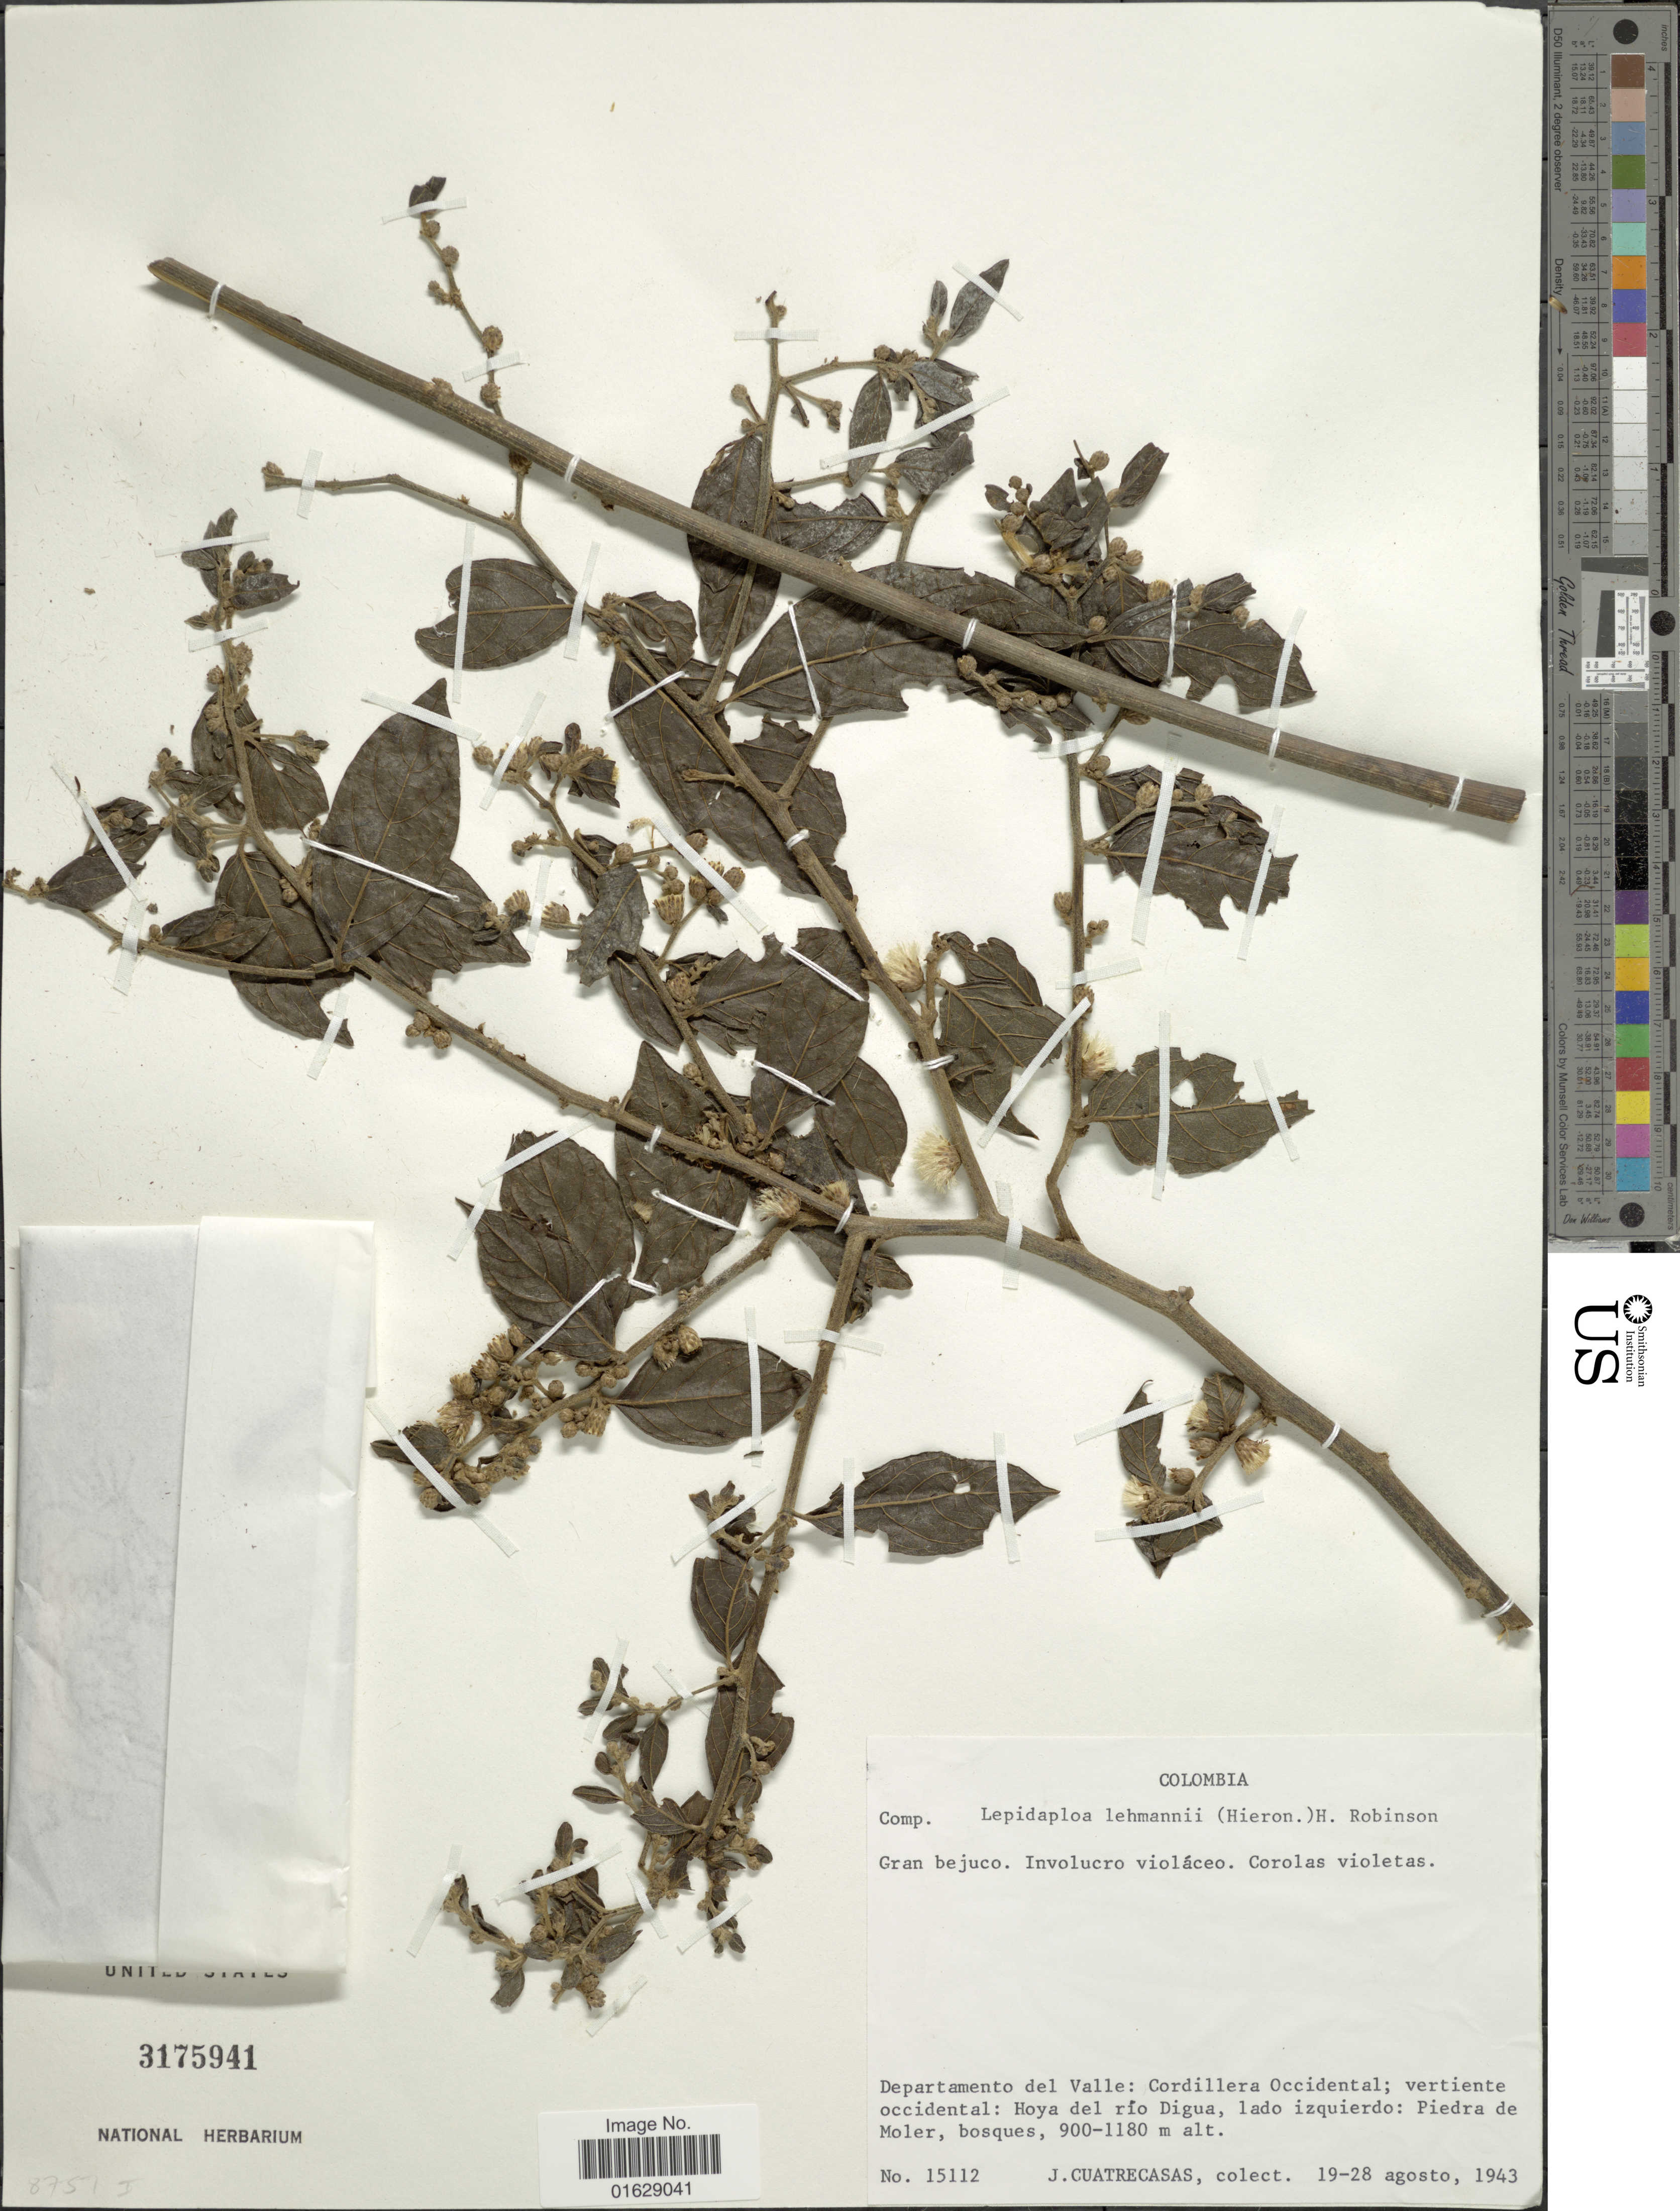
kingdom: Plantae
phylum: Tracheophyta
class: Magnoliopsida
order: Asterales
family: Asteraceae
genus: Lepidaploa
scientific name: Lepidaploa lehmannii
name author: (Hieron.) H. Rob.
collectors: J. Cuatrecasas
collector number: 15112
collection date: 1943-08-19/1943-08-28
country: Colombia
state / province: Valle del Cauca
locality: Departamento del Valle: Cordillera Occidental; vertiente occidental: Hoya del rio Digua; lado izquierdo: Piedra de Moler.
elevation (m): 900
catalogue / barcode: US 3175941